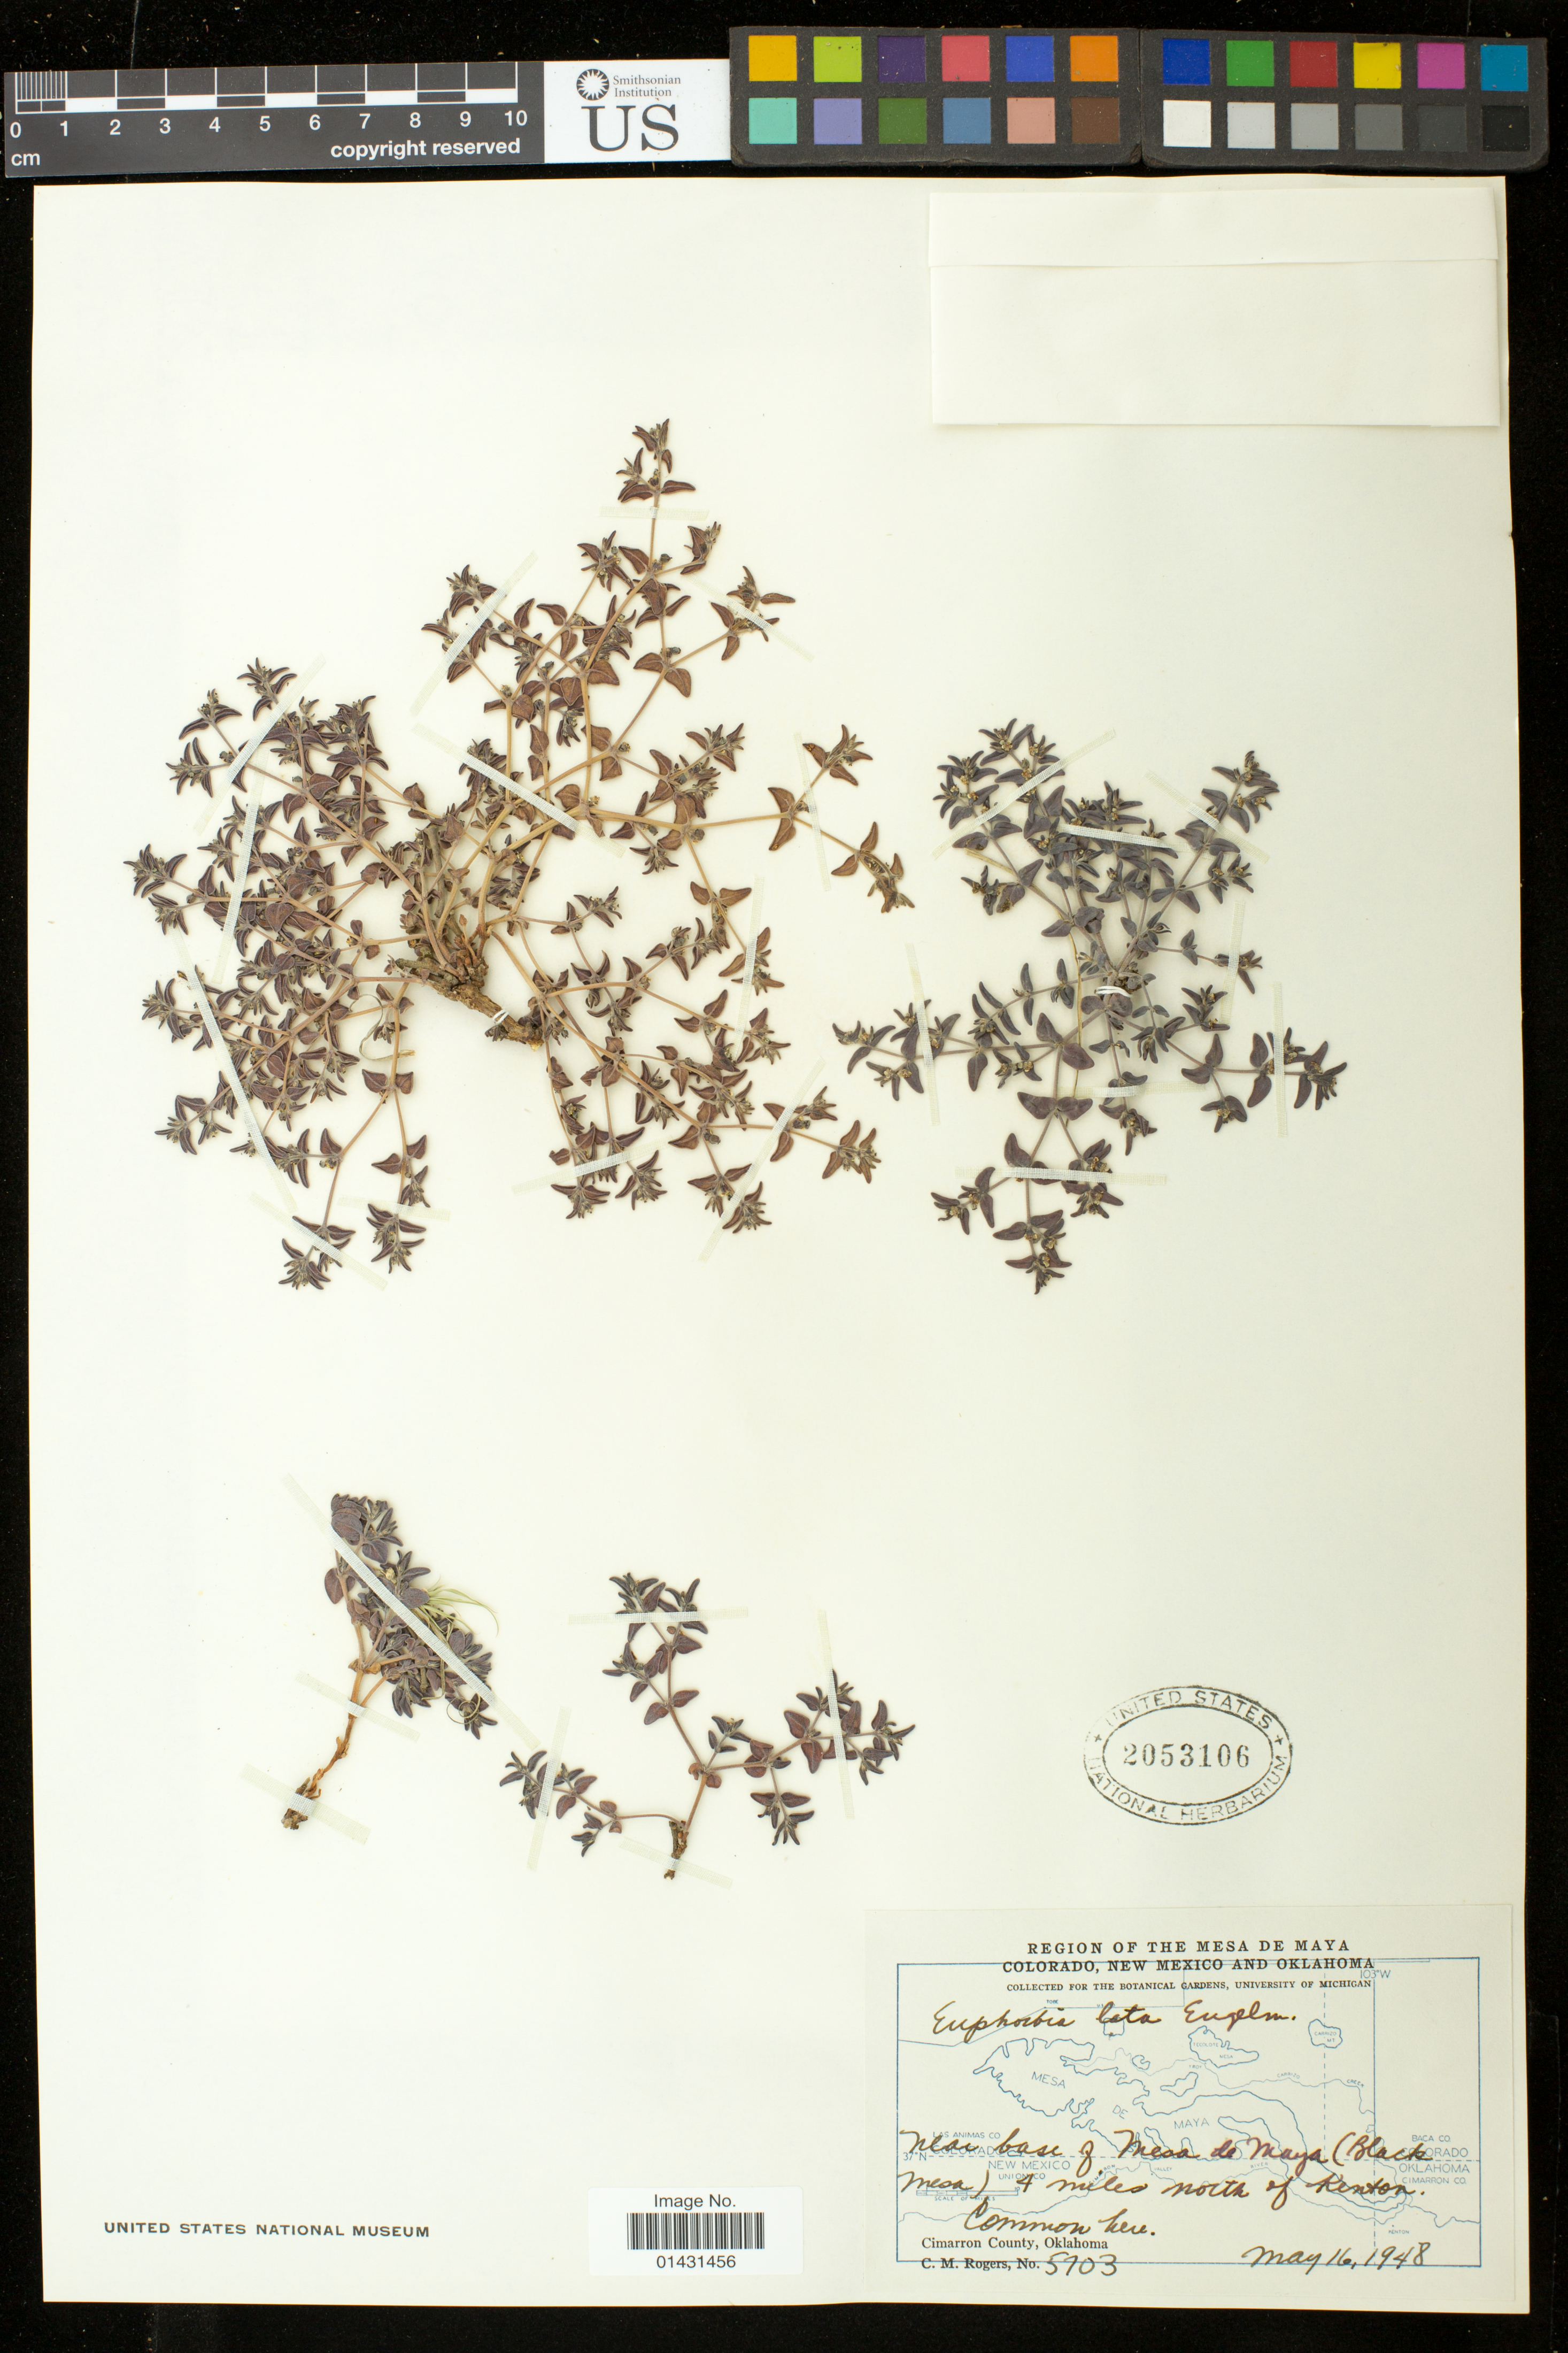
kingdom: Plantae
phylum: Tracheophyta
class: Magnoliopsida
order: Malpighiales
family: Euphorbiaceae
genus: Euphorbia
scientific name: Euphorbia laxa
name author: Drake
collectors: C. M. Rogers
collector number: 5703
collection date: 1948-05-16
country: United States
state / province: Oklahoma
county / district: Cimarron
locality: Near base of Mesa de Maya (Black Mesa) 4 miles north of Kenton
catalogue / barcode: US 2053106